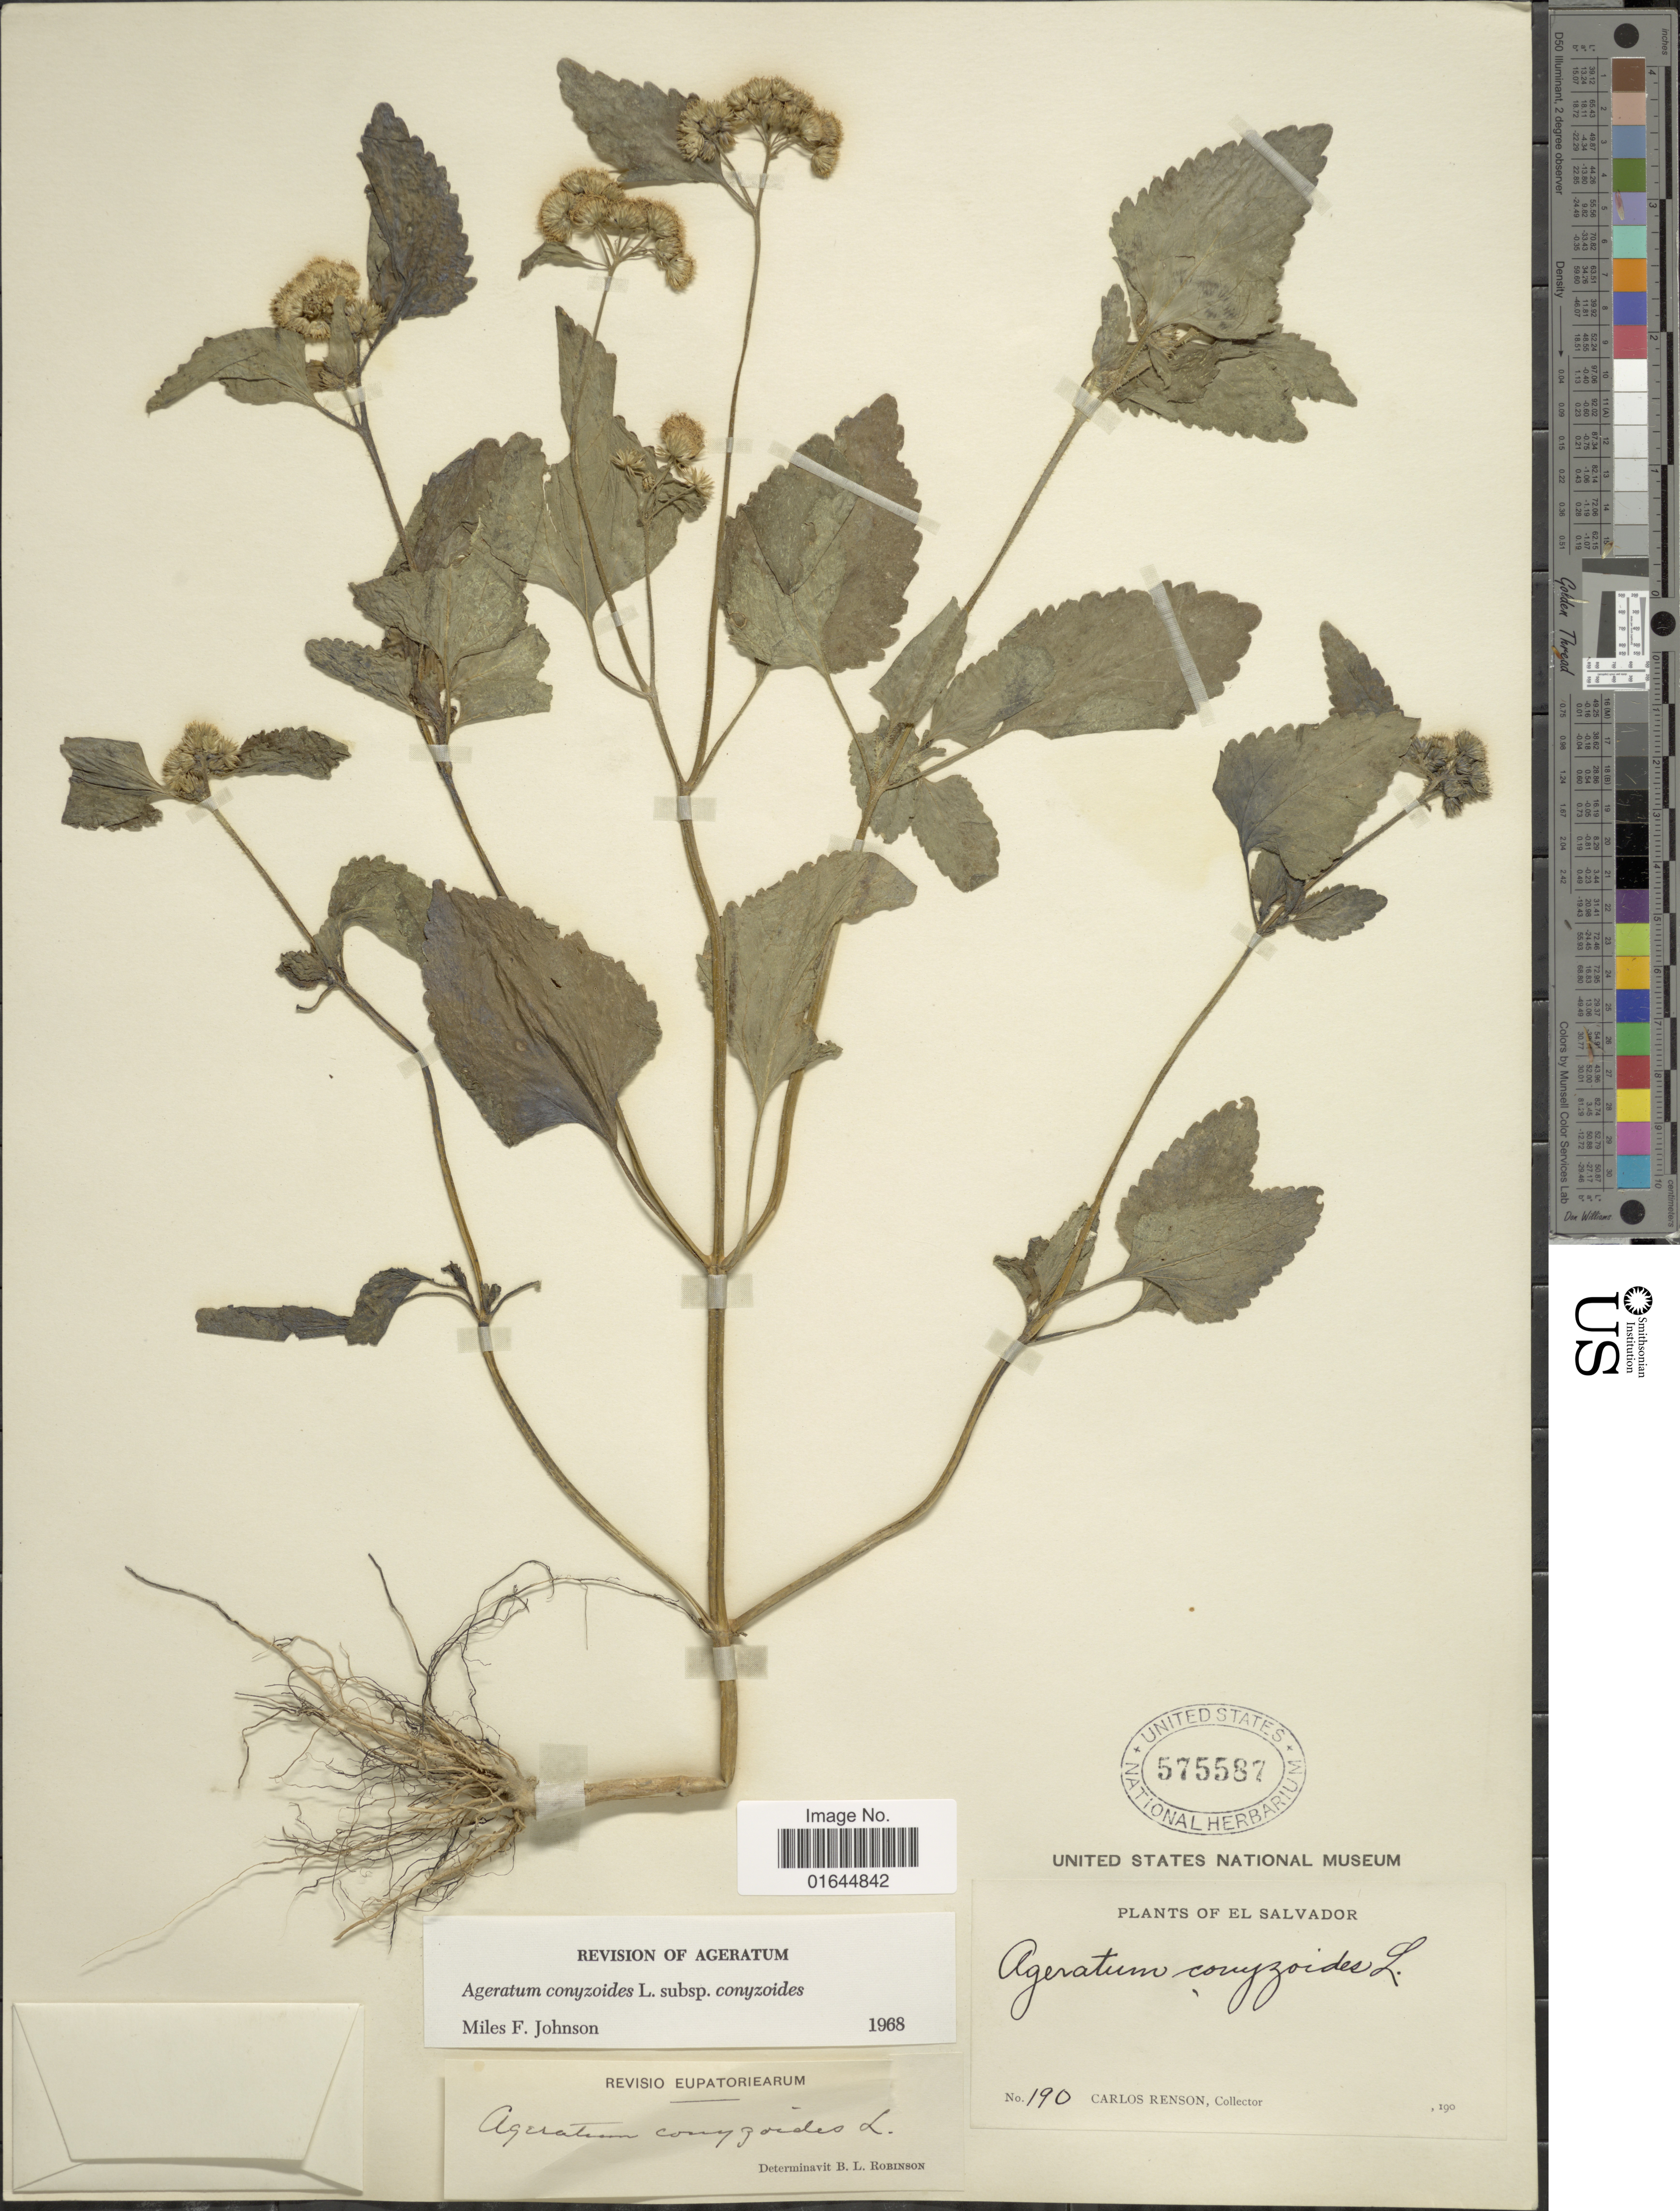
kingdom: Plantae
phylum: Tracheophyta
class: Magnoliopsida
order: Asterales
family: Asteraceae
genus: Ageratum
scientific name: Ageratum houstonianum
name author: Mill.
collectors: C. Renson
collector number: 190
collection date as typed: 190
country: El Salvador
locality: El Salvador.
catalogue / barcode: US 575587